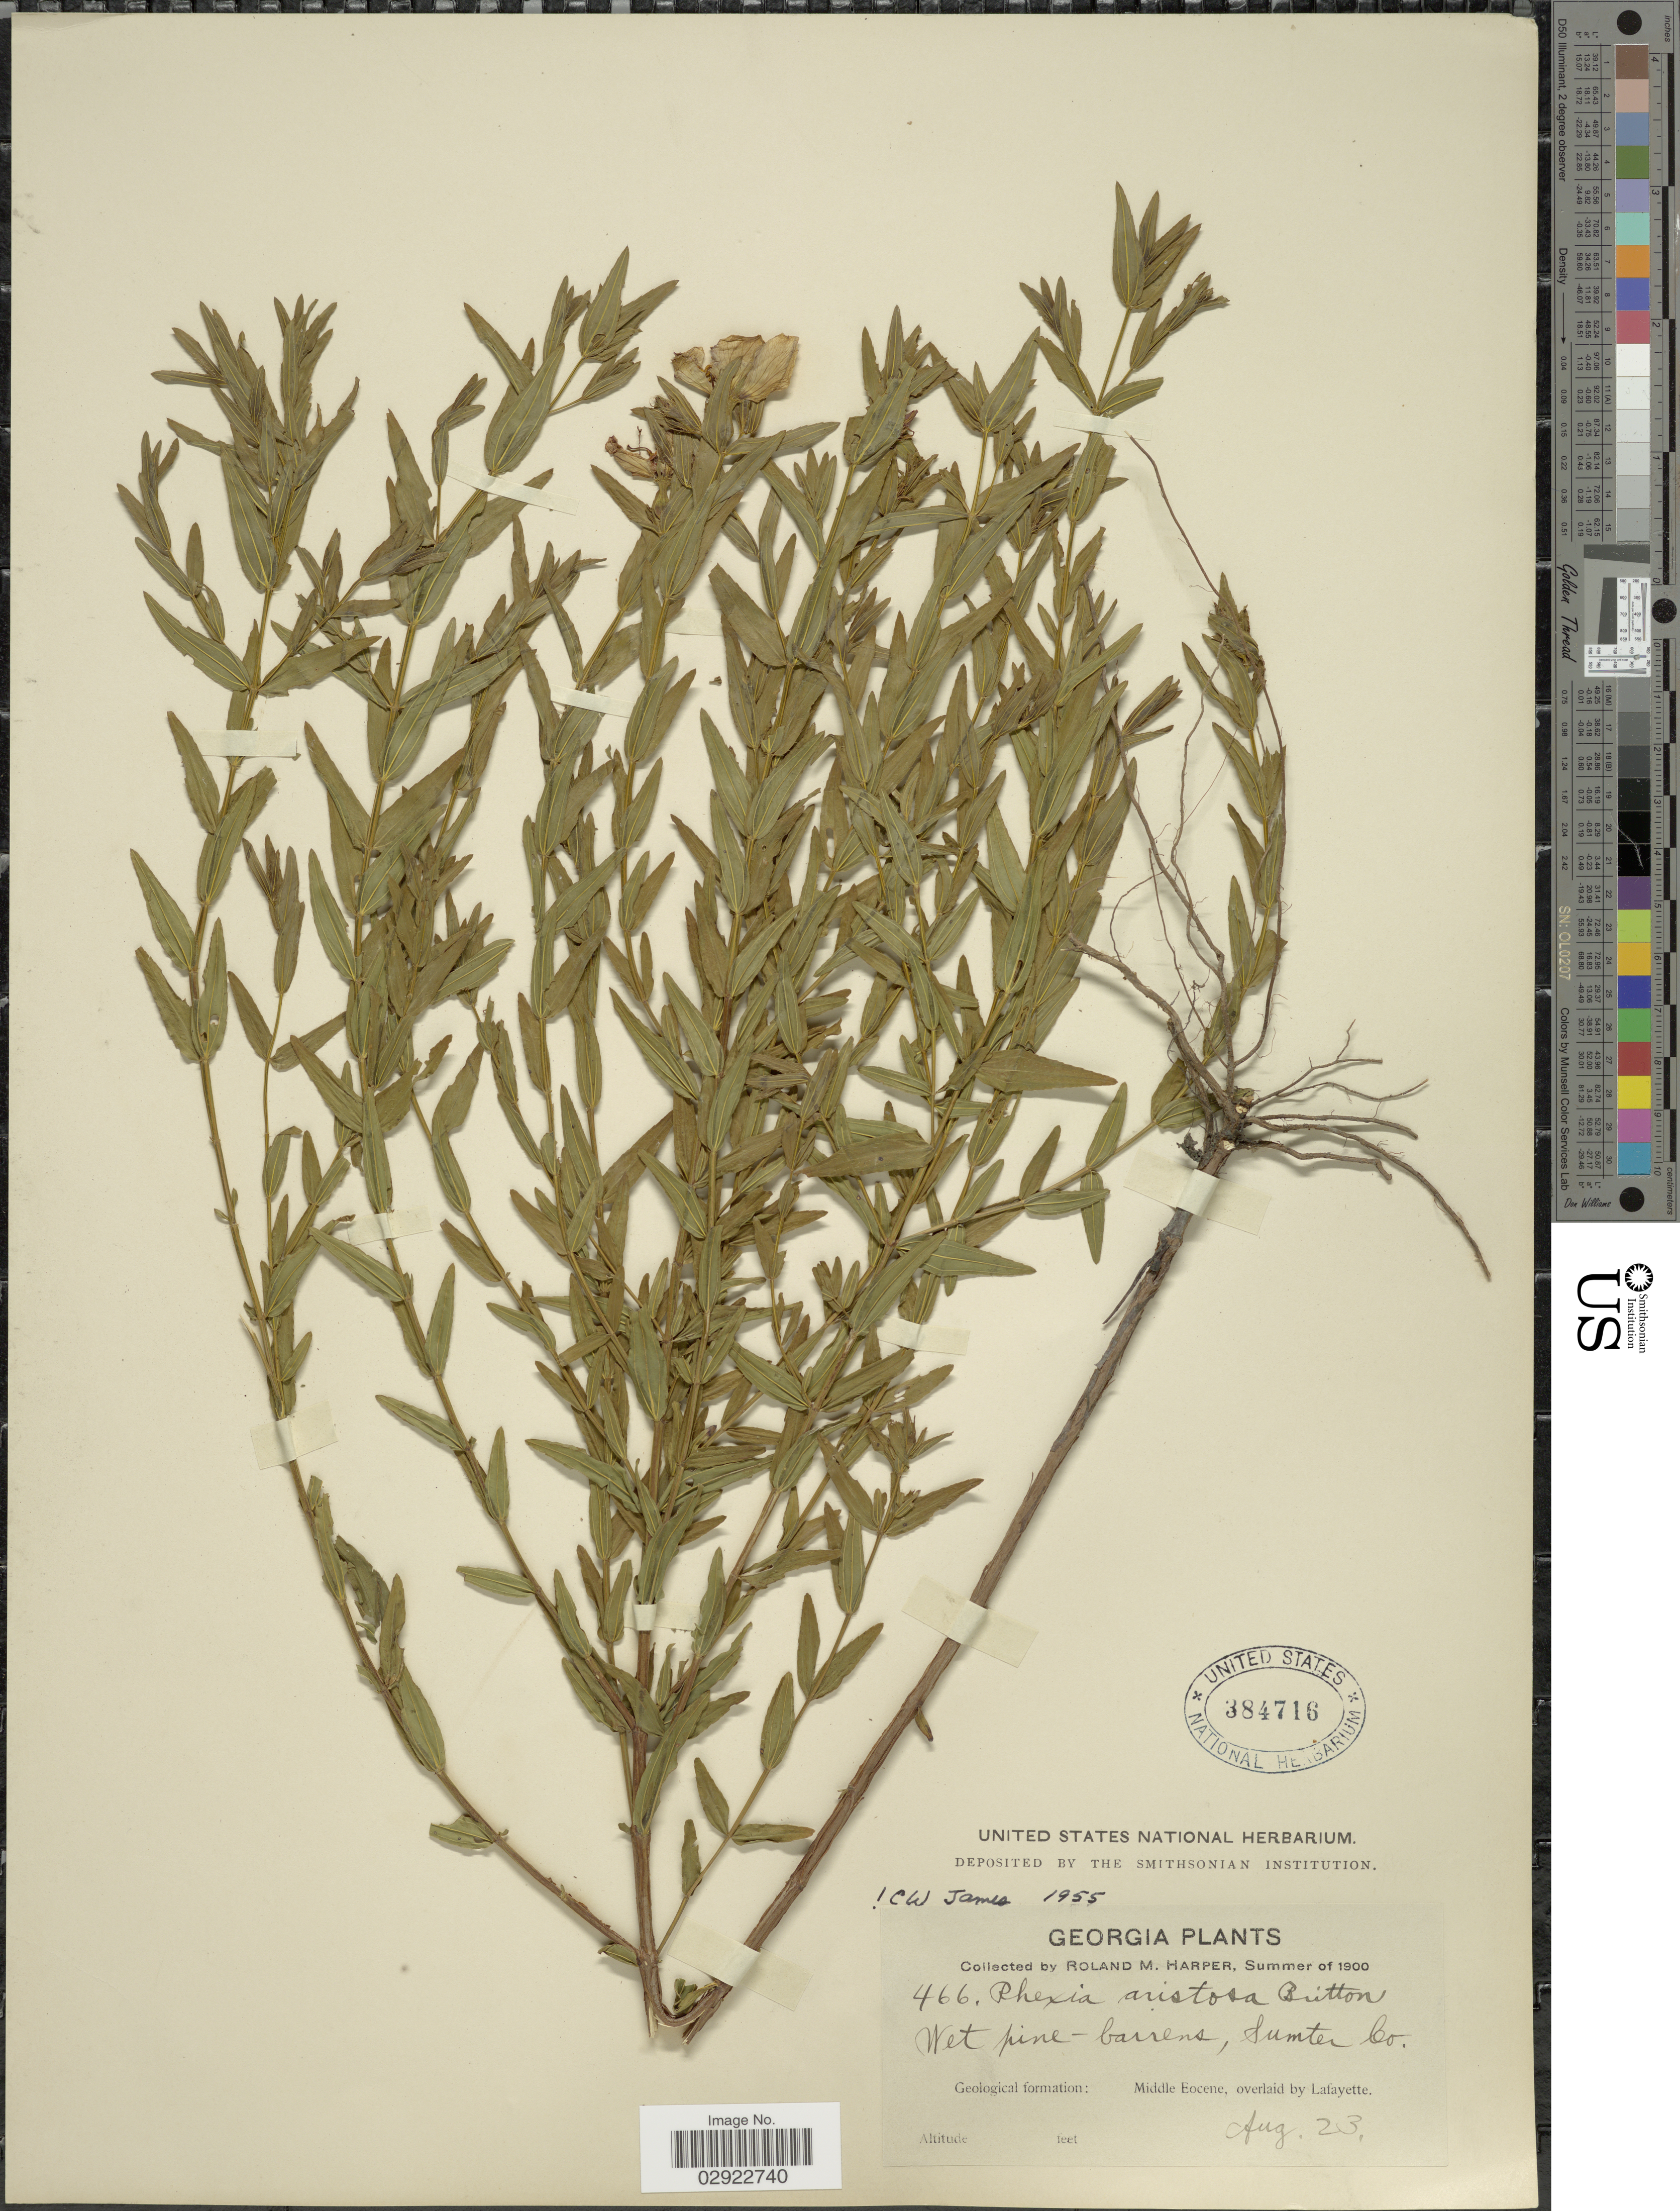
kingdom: Plantae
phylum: Tracheophyta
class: Magnoliopsida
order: Myrtales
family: Melastomataceae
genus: Rhexia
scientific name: Rhexia aristosa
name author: Britton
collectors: R. M. Harper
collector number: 466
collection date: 1900-08-23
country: United States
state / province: Georgia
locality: Sumter Co. Middle Eocene, overlaid by Lafayette.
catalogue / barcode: US 384716